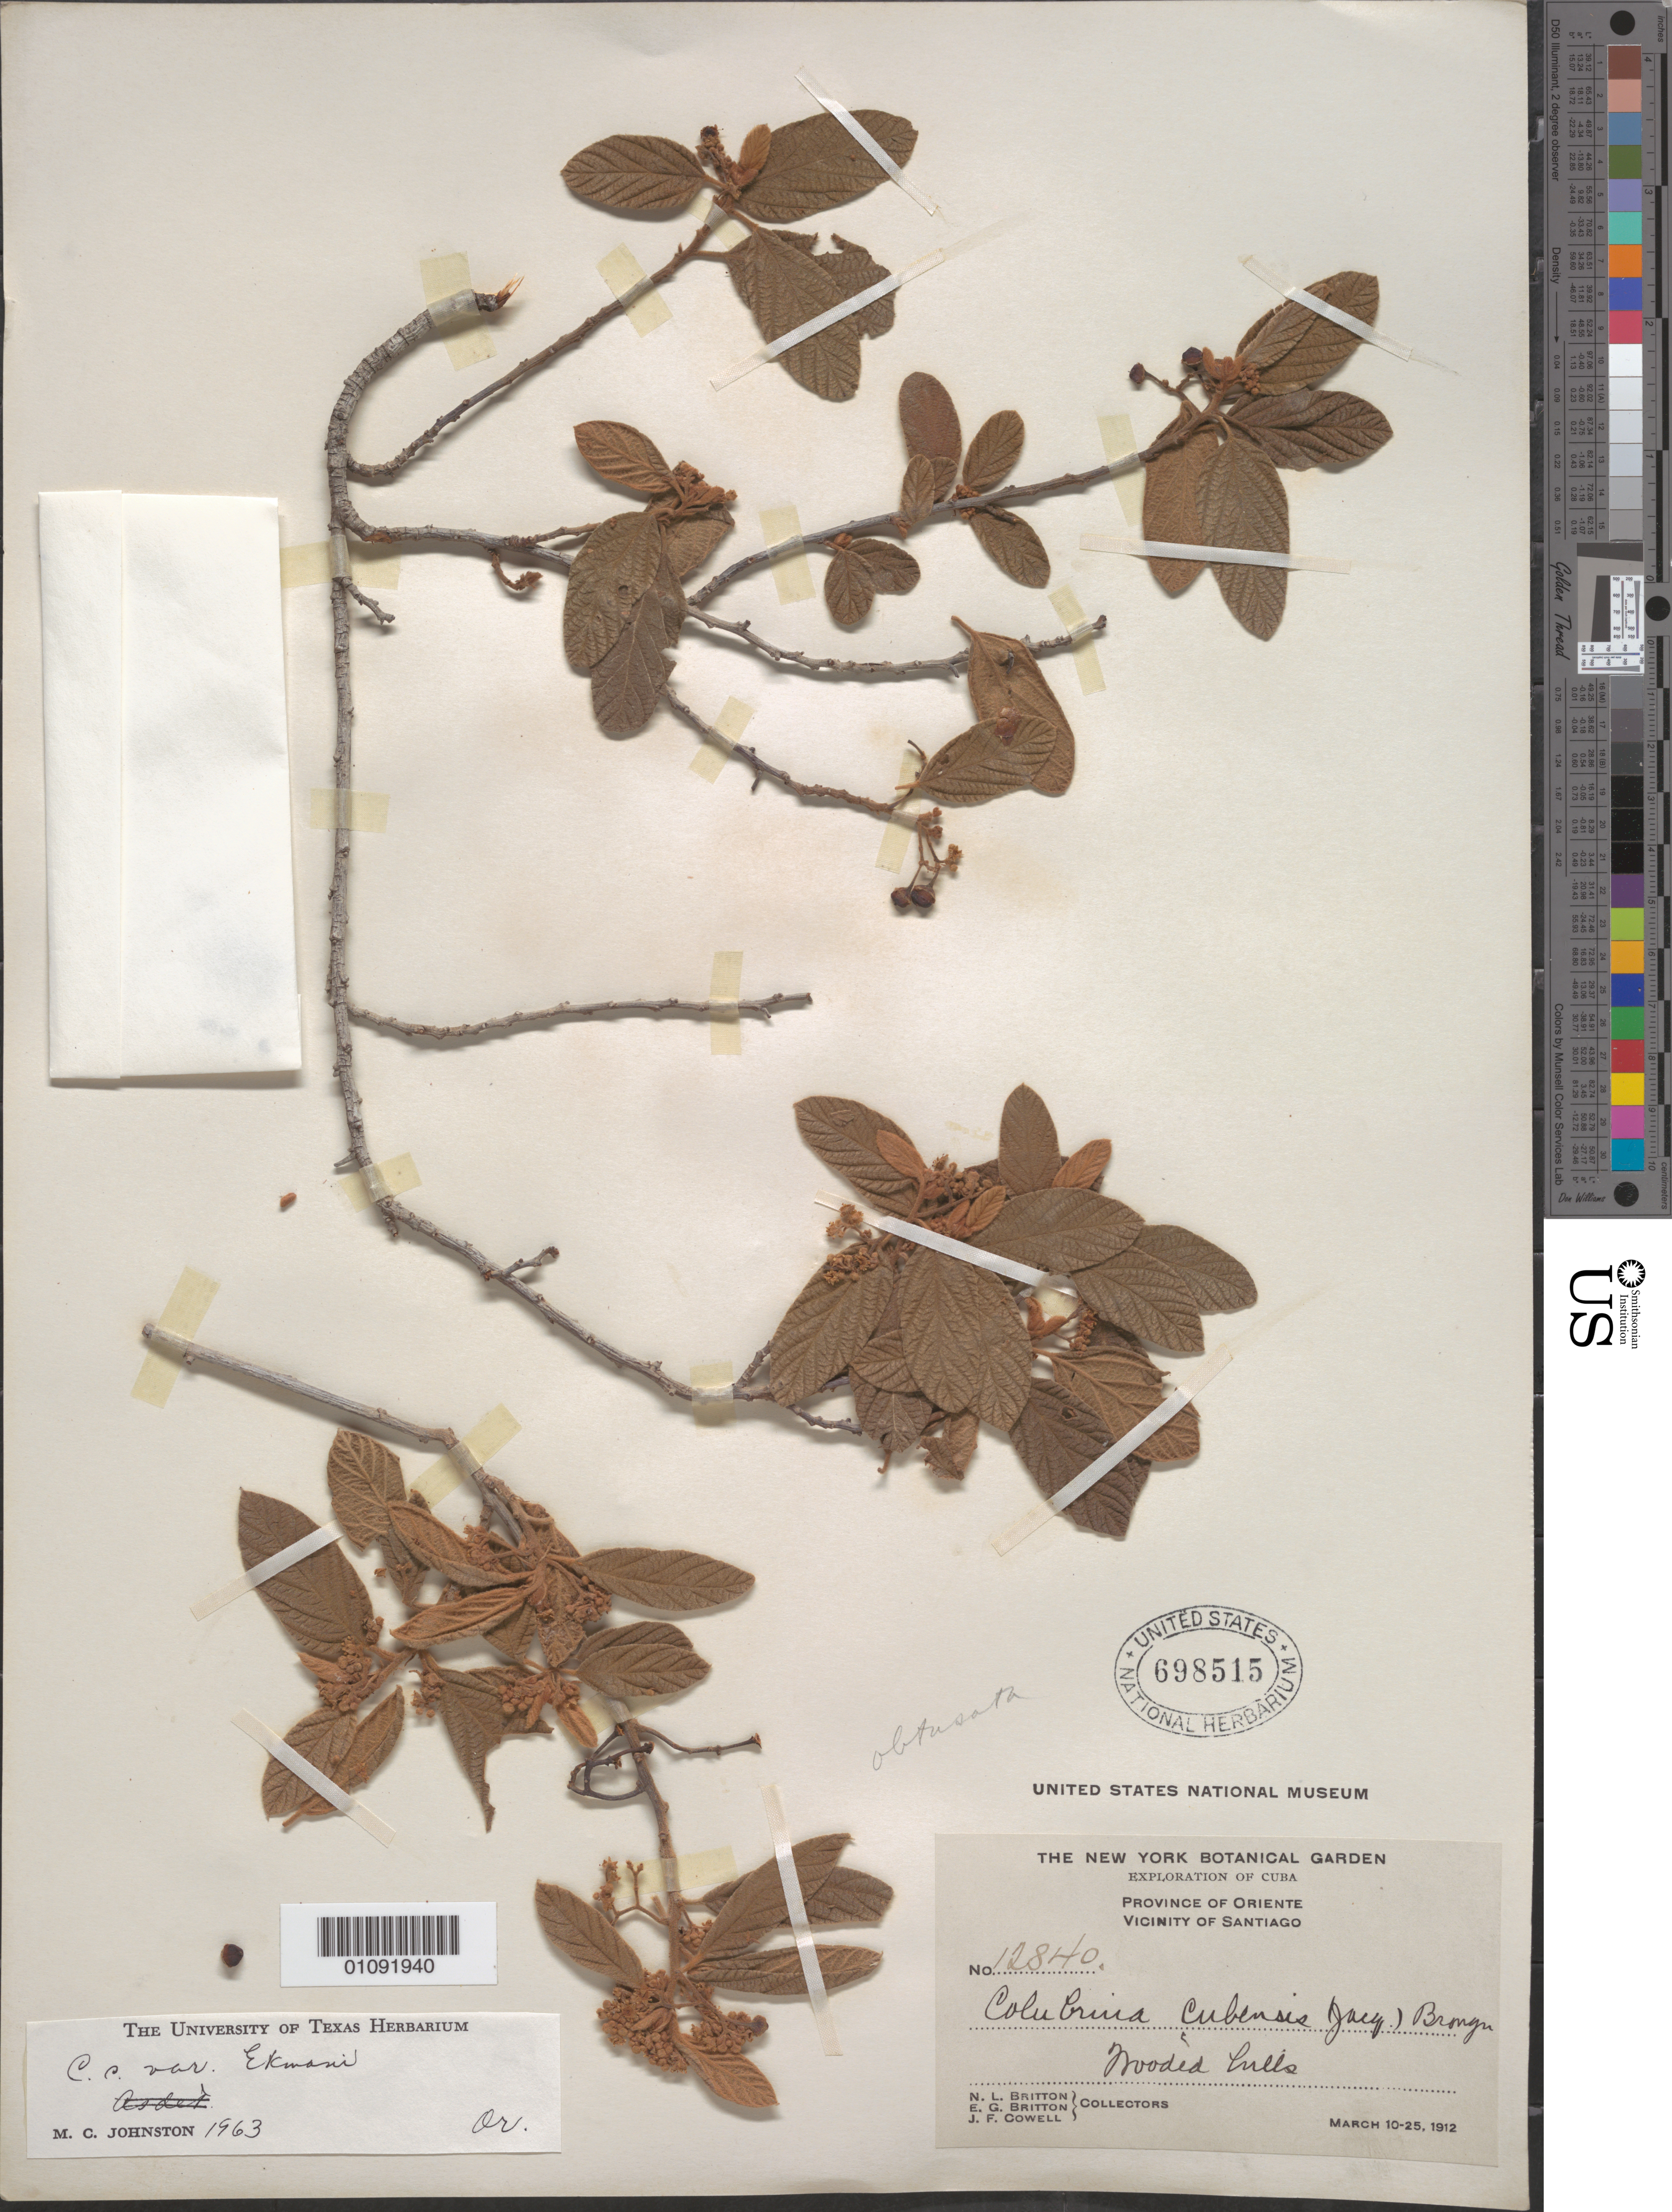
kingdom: Plantae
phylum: Tracheophyta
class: Magnoliopsida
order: Rosales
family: Rhamnaceae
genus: Colubrina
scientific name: Colubrina cubensis var. ekmanii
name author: M.C. Johnst.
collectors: N. Britton, E. G. Britton & J. F. Cowell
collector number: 12840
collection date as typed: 10 Mar 1912 to 25 Mar 1912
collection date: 1912-03-10/1912-03-25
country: Cuba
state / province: Santiago de Cuba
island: Cuba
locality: Province of Oriente, Vicinity of Santiago Wooded Hills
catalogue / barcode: US 698515